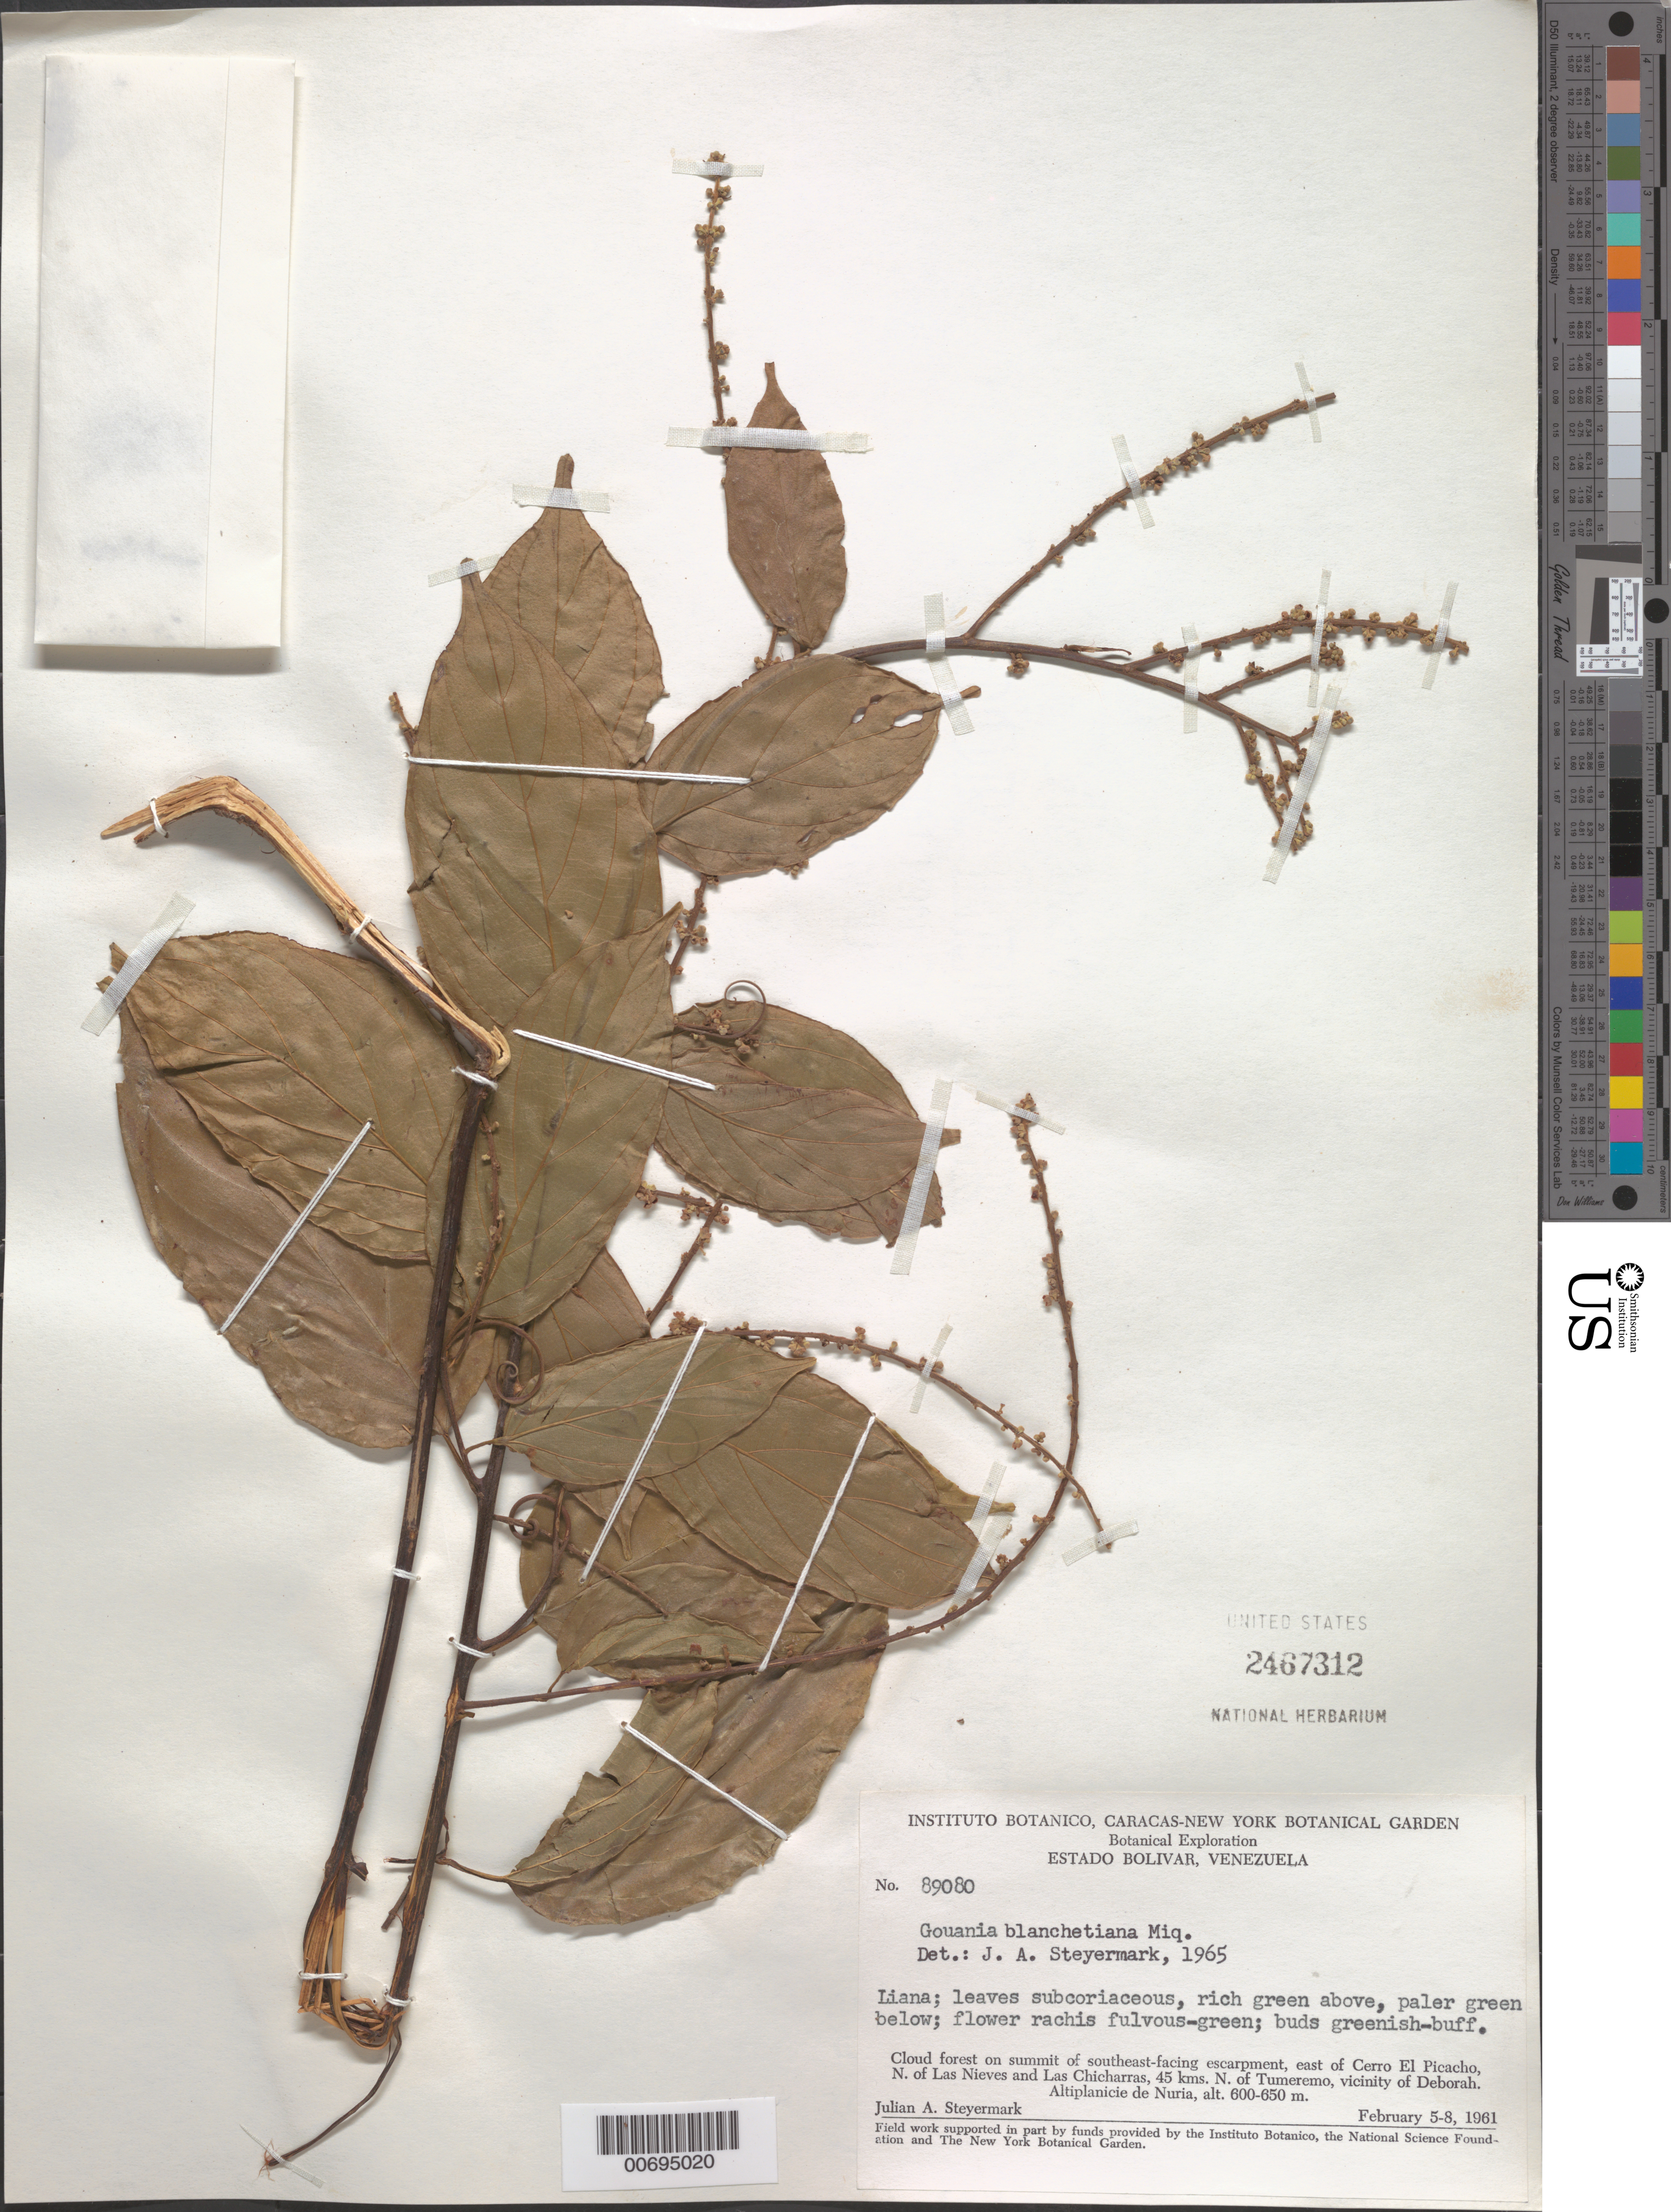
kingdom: Plantae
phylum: Tracheophyta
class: Magnoliopsida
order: Rosales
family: Rhamnaceae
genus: Gouania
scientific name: Gouania blanchetiana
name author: Miq.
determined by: Steyermark, Julian A., (VEN)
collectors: J. Steyermark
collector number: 89080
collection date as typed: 5-Feb-61 to 8-Feb-61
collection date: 1961-02-05/1961-02-08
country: Venezuela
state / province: Bolívar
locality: Cerro El Picacho, N of Las Nieves & Las Chicharras, 45 km N of Tumeremo, Altiplanicie de Nuria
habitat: Cloud forest on summit of SE facing escarpment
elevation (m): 600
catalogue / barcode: US 2467312